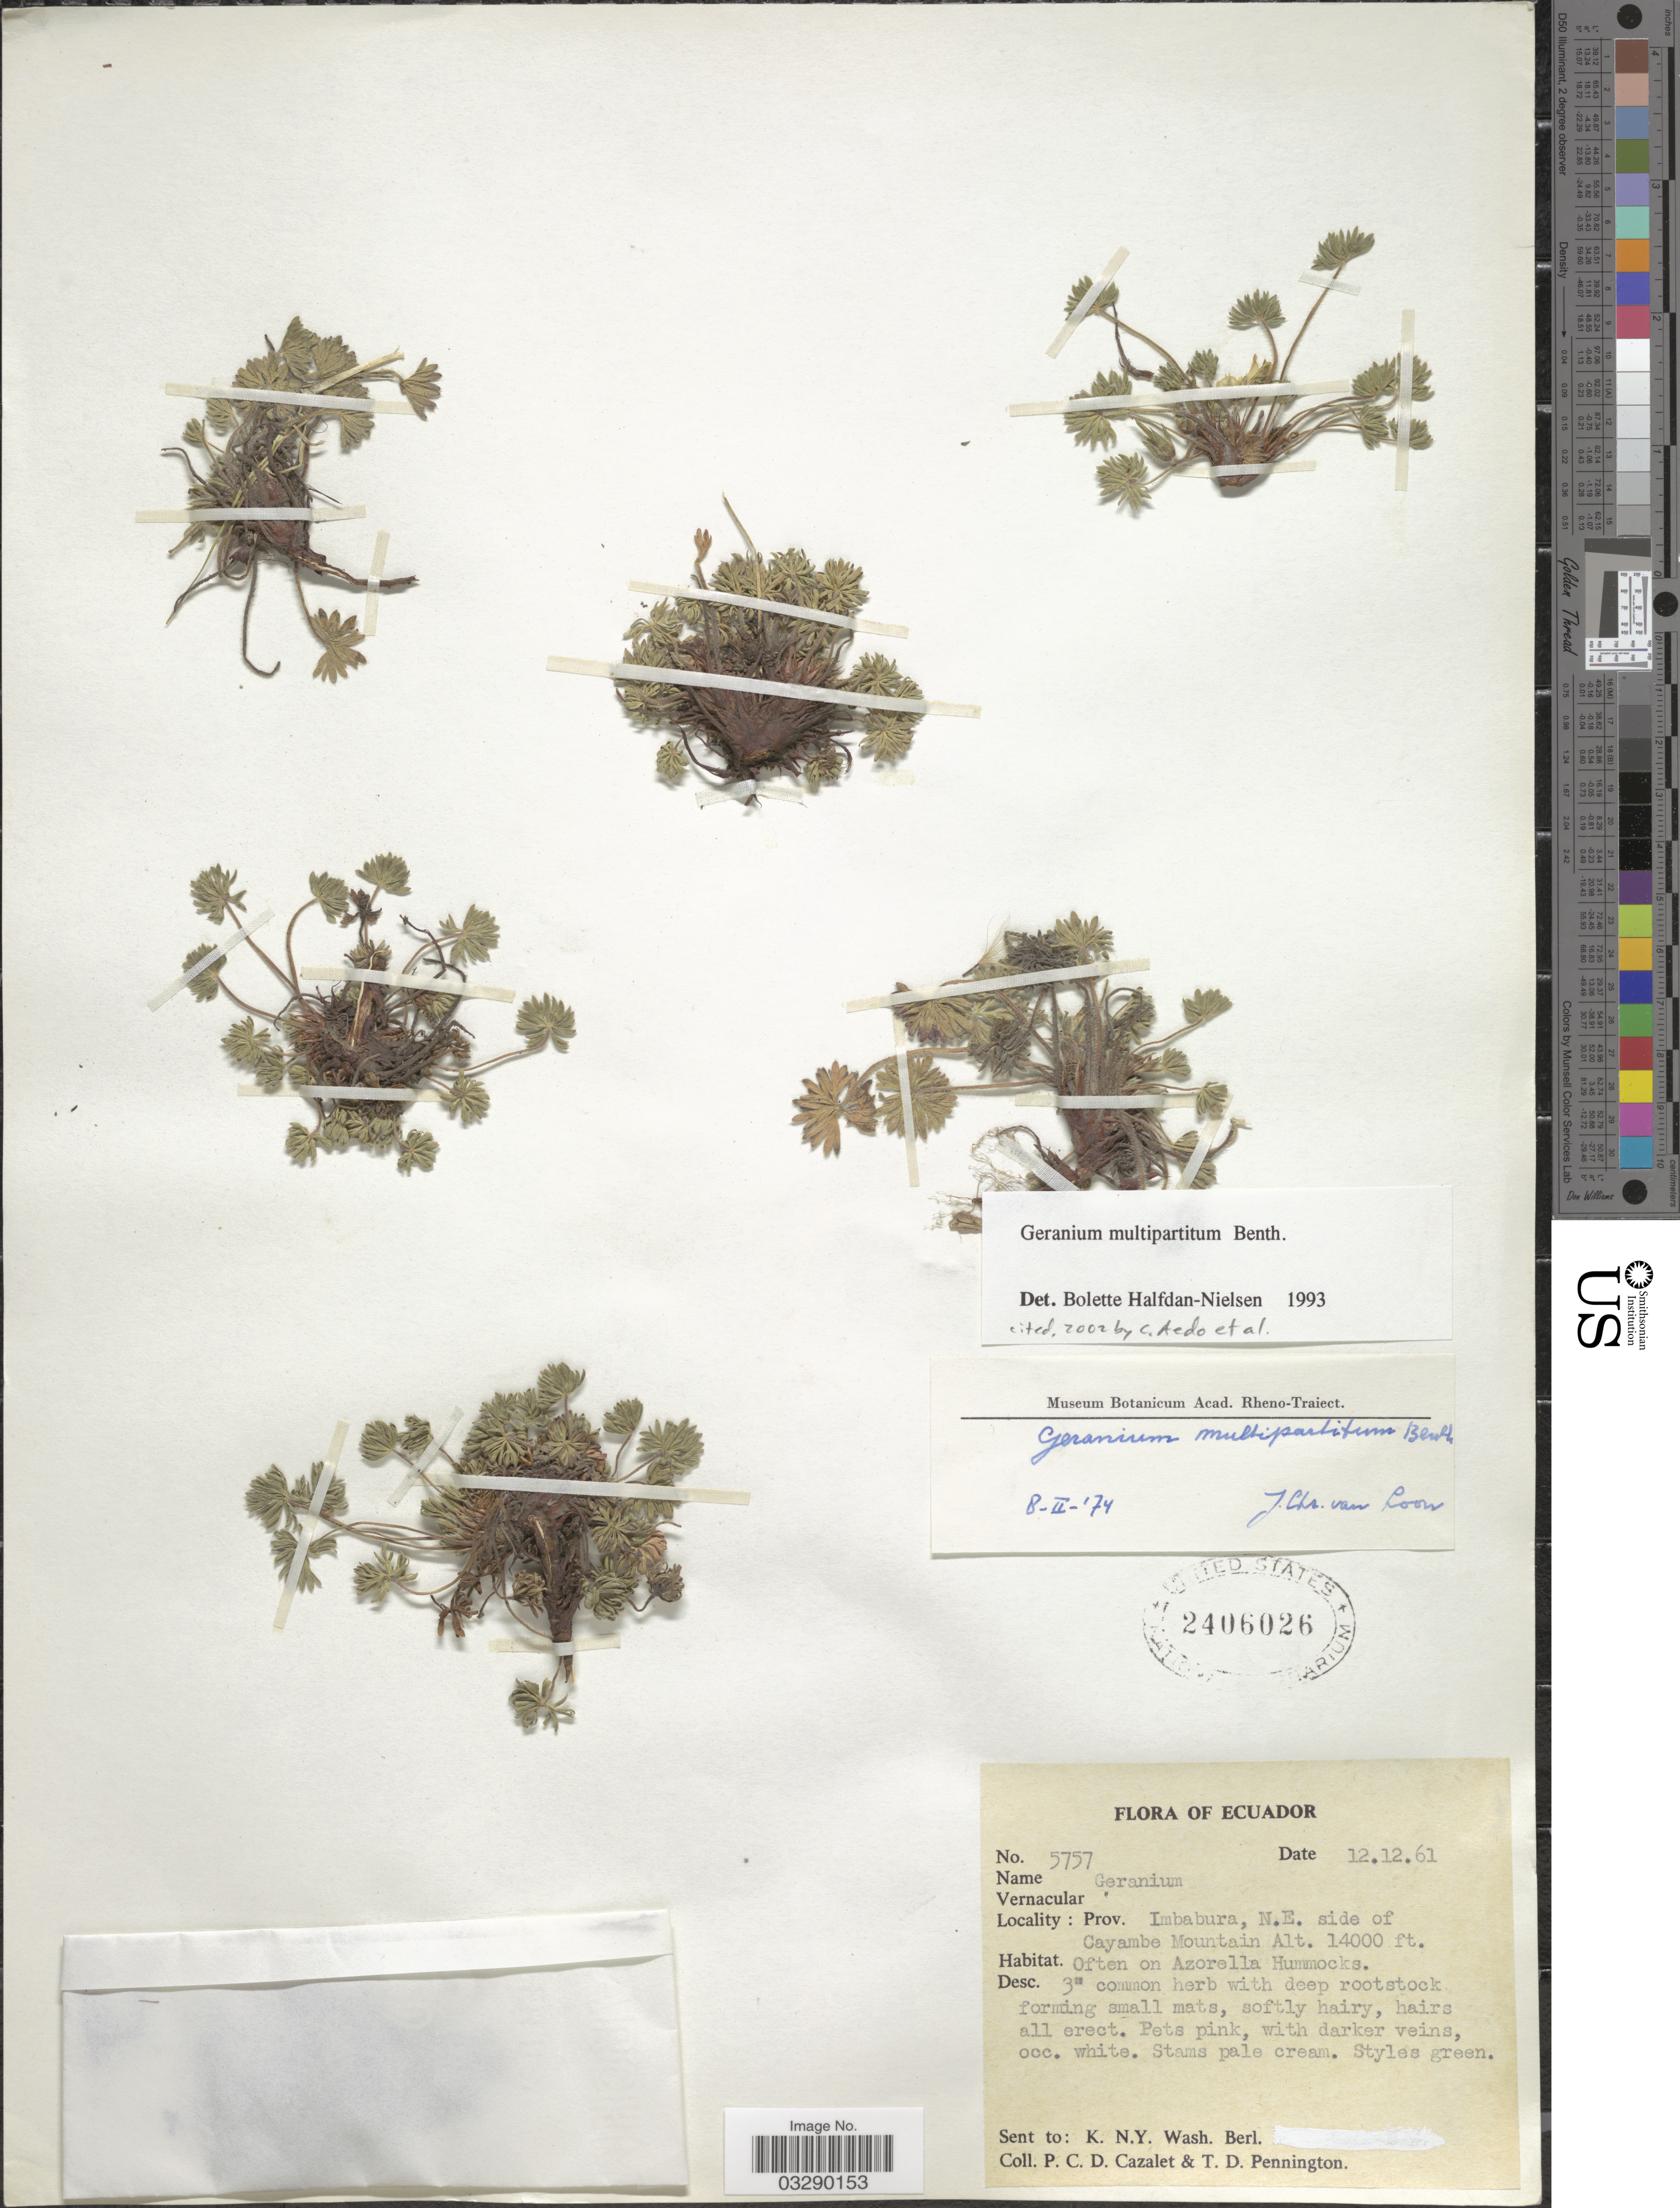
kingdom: Plantae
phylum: Tracheophyta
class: Magnoliopsida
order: Geraniales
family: Geraniaceae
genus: Geranium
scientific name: Geranium multipartitum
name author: Benth.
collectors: P. C. D. Cazalet & T. D. Pennington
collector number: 5757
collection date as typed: Transcribed d/m/y: 12/12/61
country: Ecuador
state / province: Imbabura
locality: N.E. side of Cayambe Mountain.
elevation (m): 4267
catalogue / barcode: US 2406026